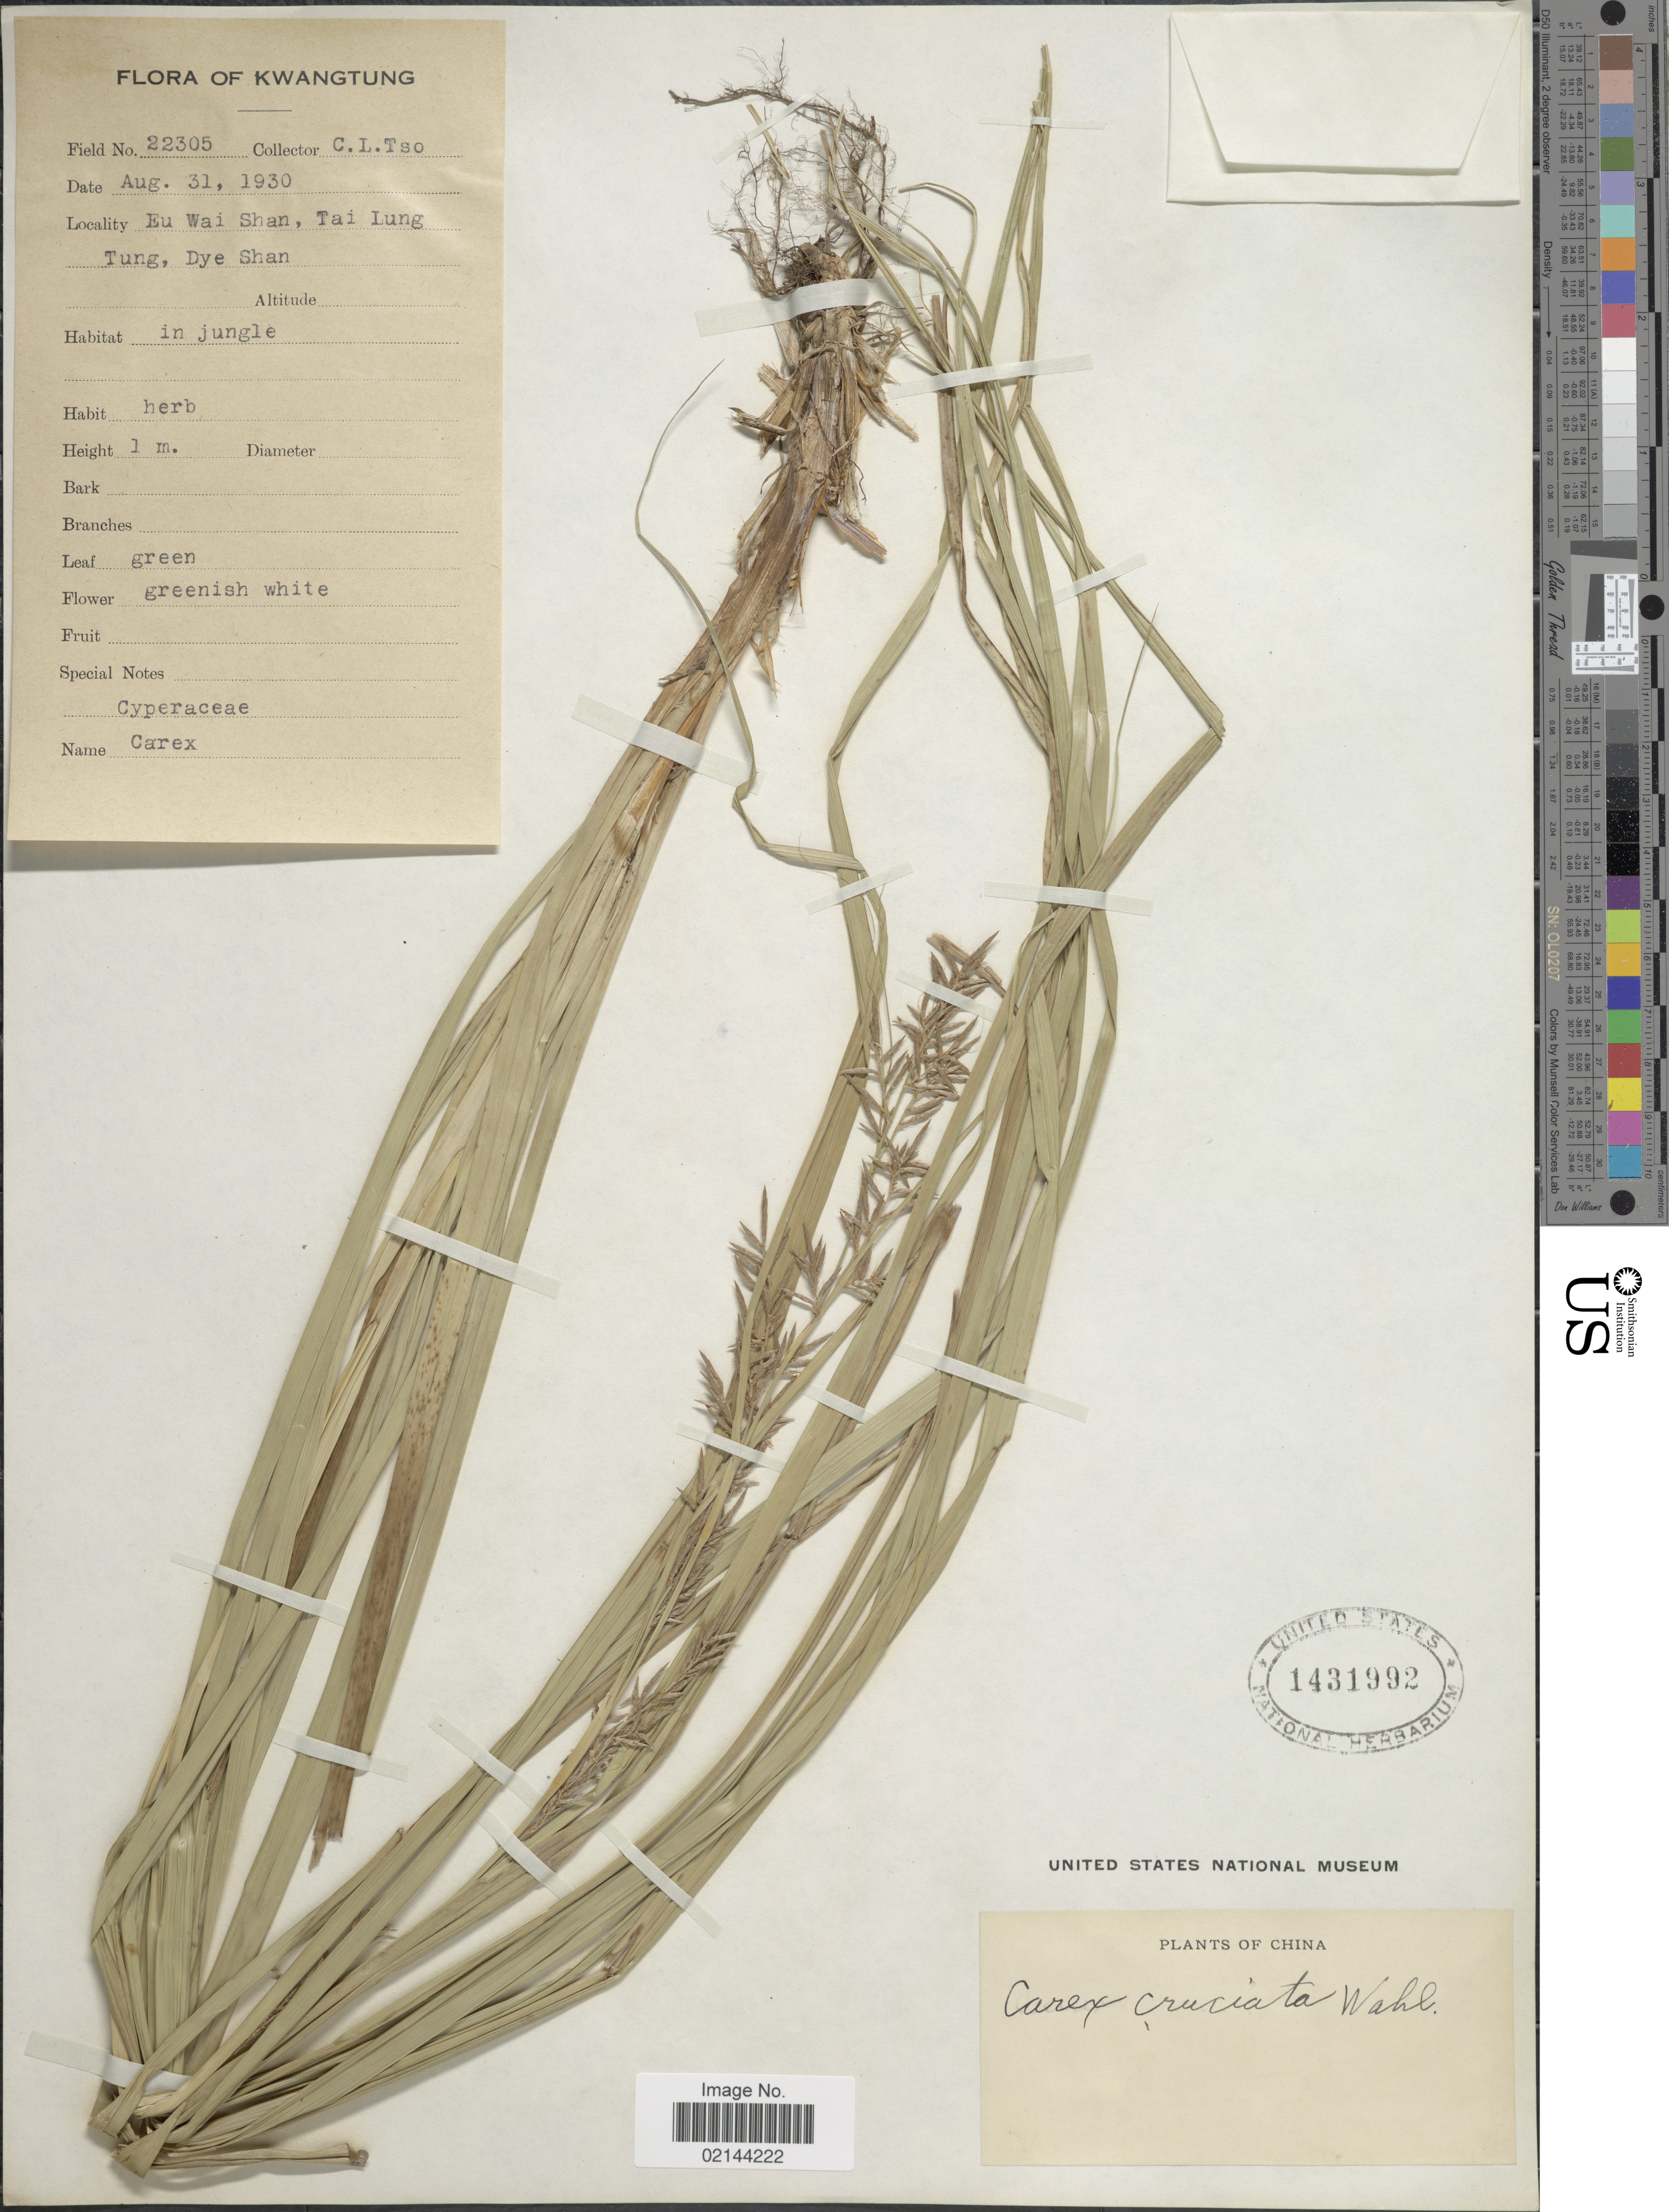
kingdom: Plantae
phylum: Tracheophyta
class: Liliopsida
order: Poales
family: Cyperaceae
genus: Carex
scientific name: Carex cruciata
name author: Wahlenb.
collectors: C. Tso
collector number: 22305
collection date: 1930-08-31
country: China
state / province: Guangdong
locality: Kwangtung, Eu Wai Shan, Tai Lung Tung, Dye Shan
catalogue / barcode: US 1431992